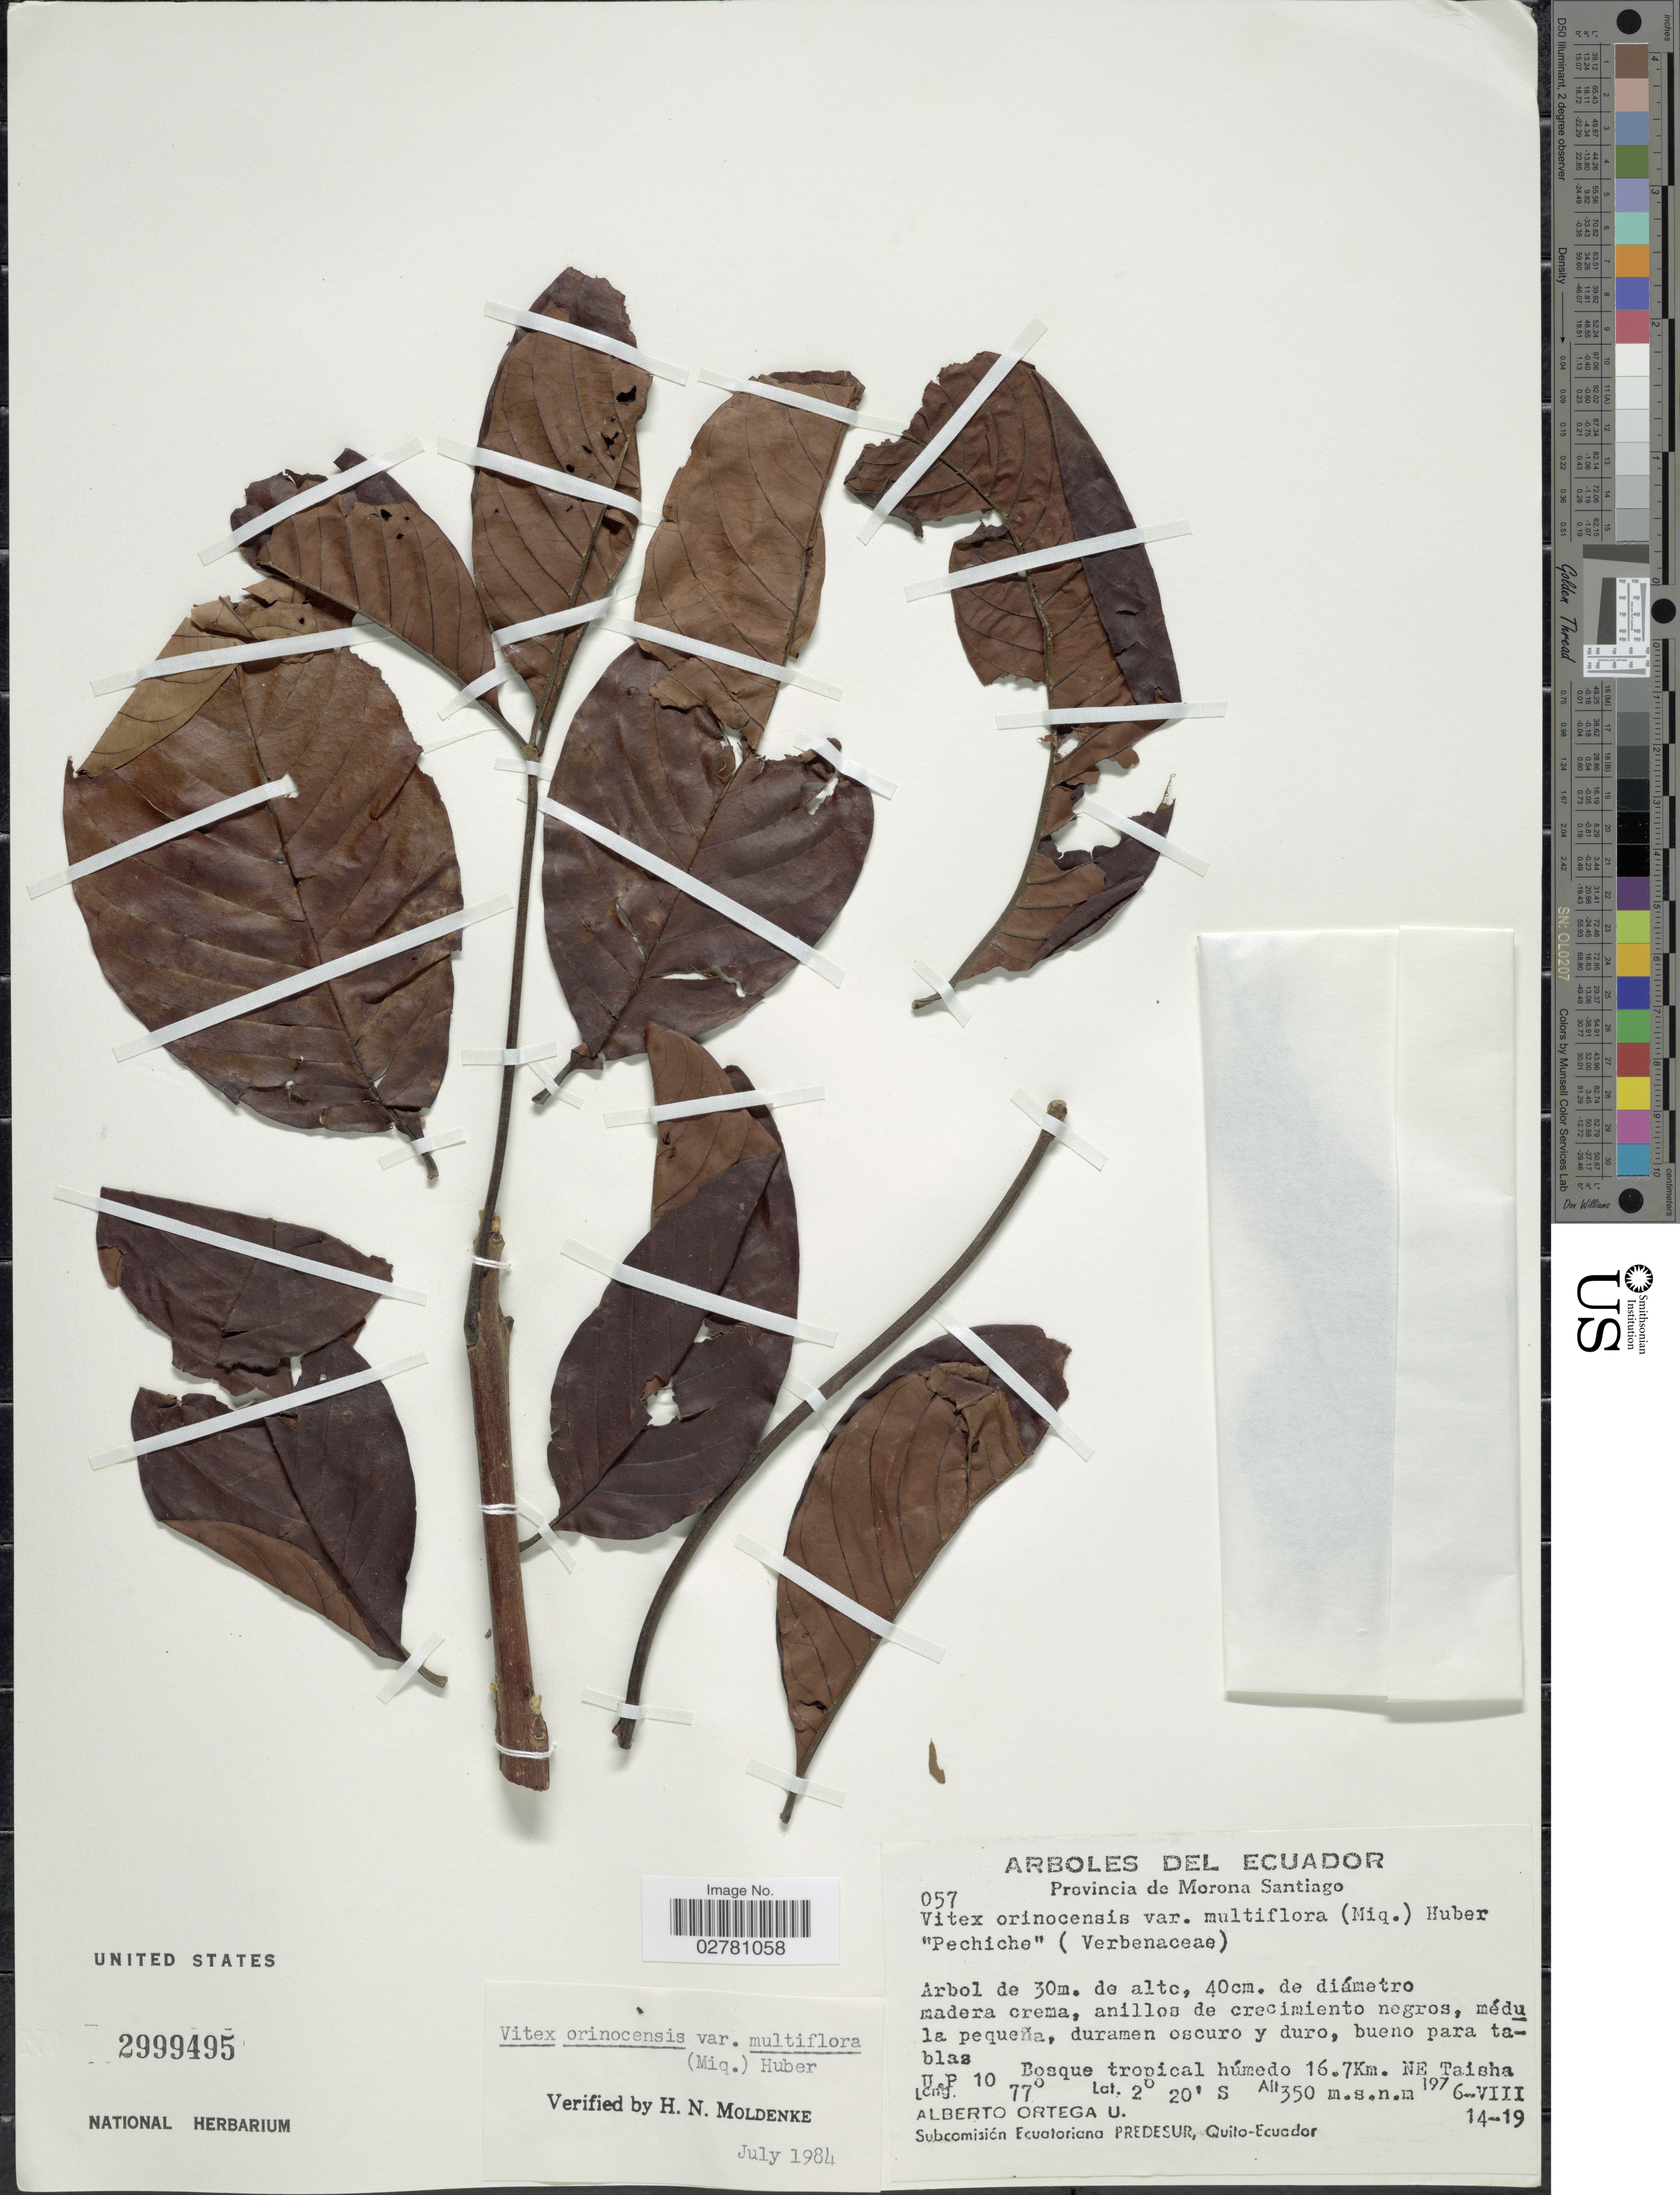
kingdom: Plantae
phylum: Tracheophyta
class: Magnoliopsida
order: Lamiales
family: Lamiaceae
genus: Vitex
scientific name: Vitex orinocensis var. multiflora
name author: (Miq.) Huber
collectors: A. T. Ortega U.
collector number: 057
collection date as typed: Transcribed d/m/y: 6/8/19 to 14/8/19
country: Ecuador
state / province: Morona-Santiago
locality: U.P. 10. Bosque tropical húmedo 16.7Km. NE Taisha.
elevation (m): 350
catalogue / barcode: US 2999495